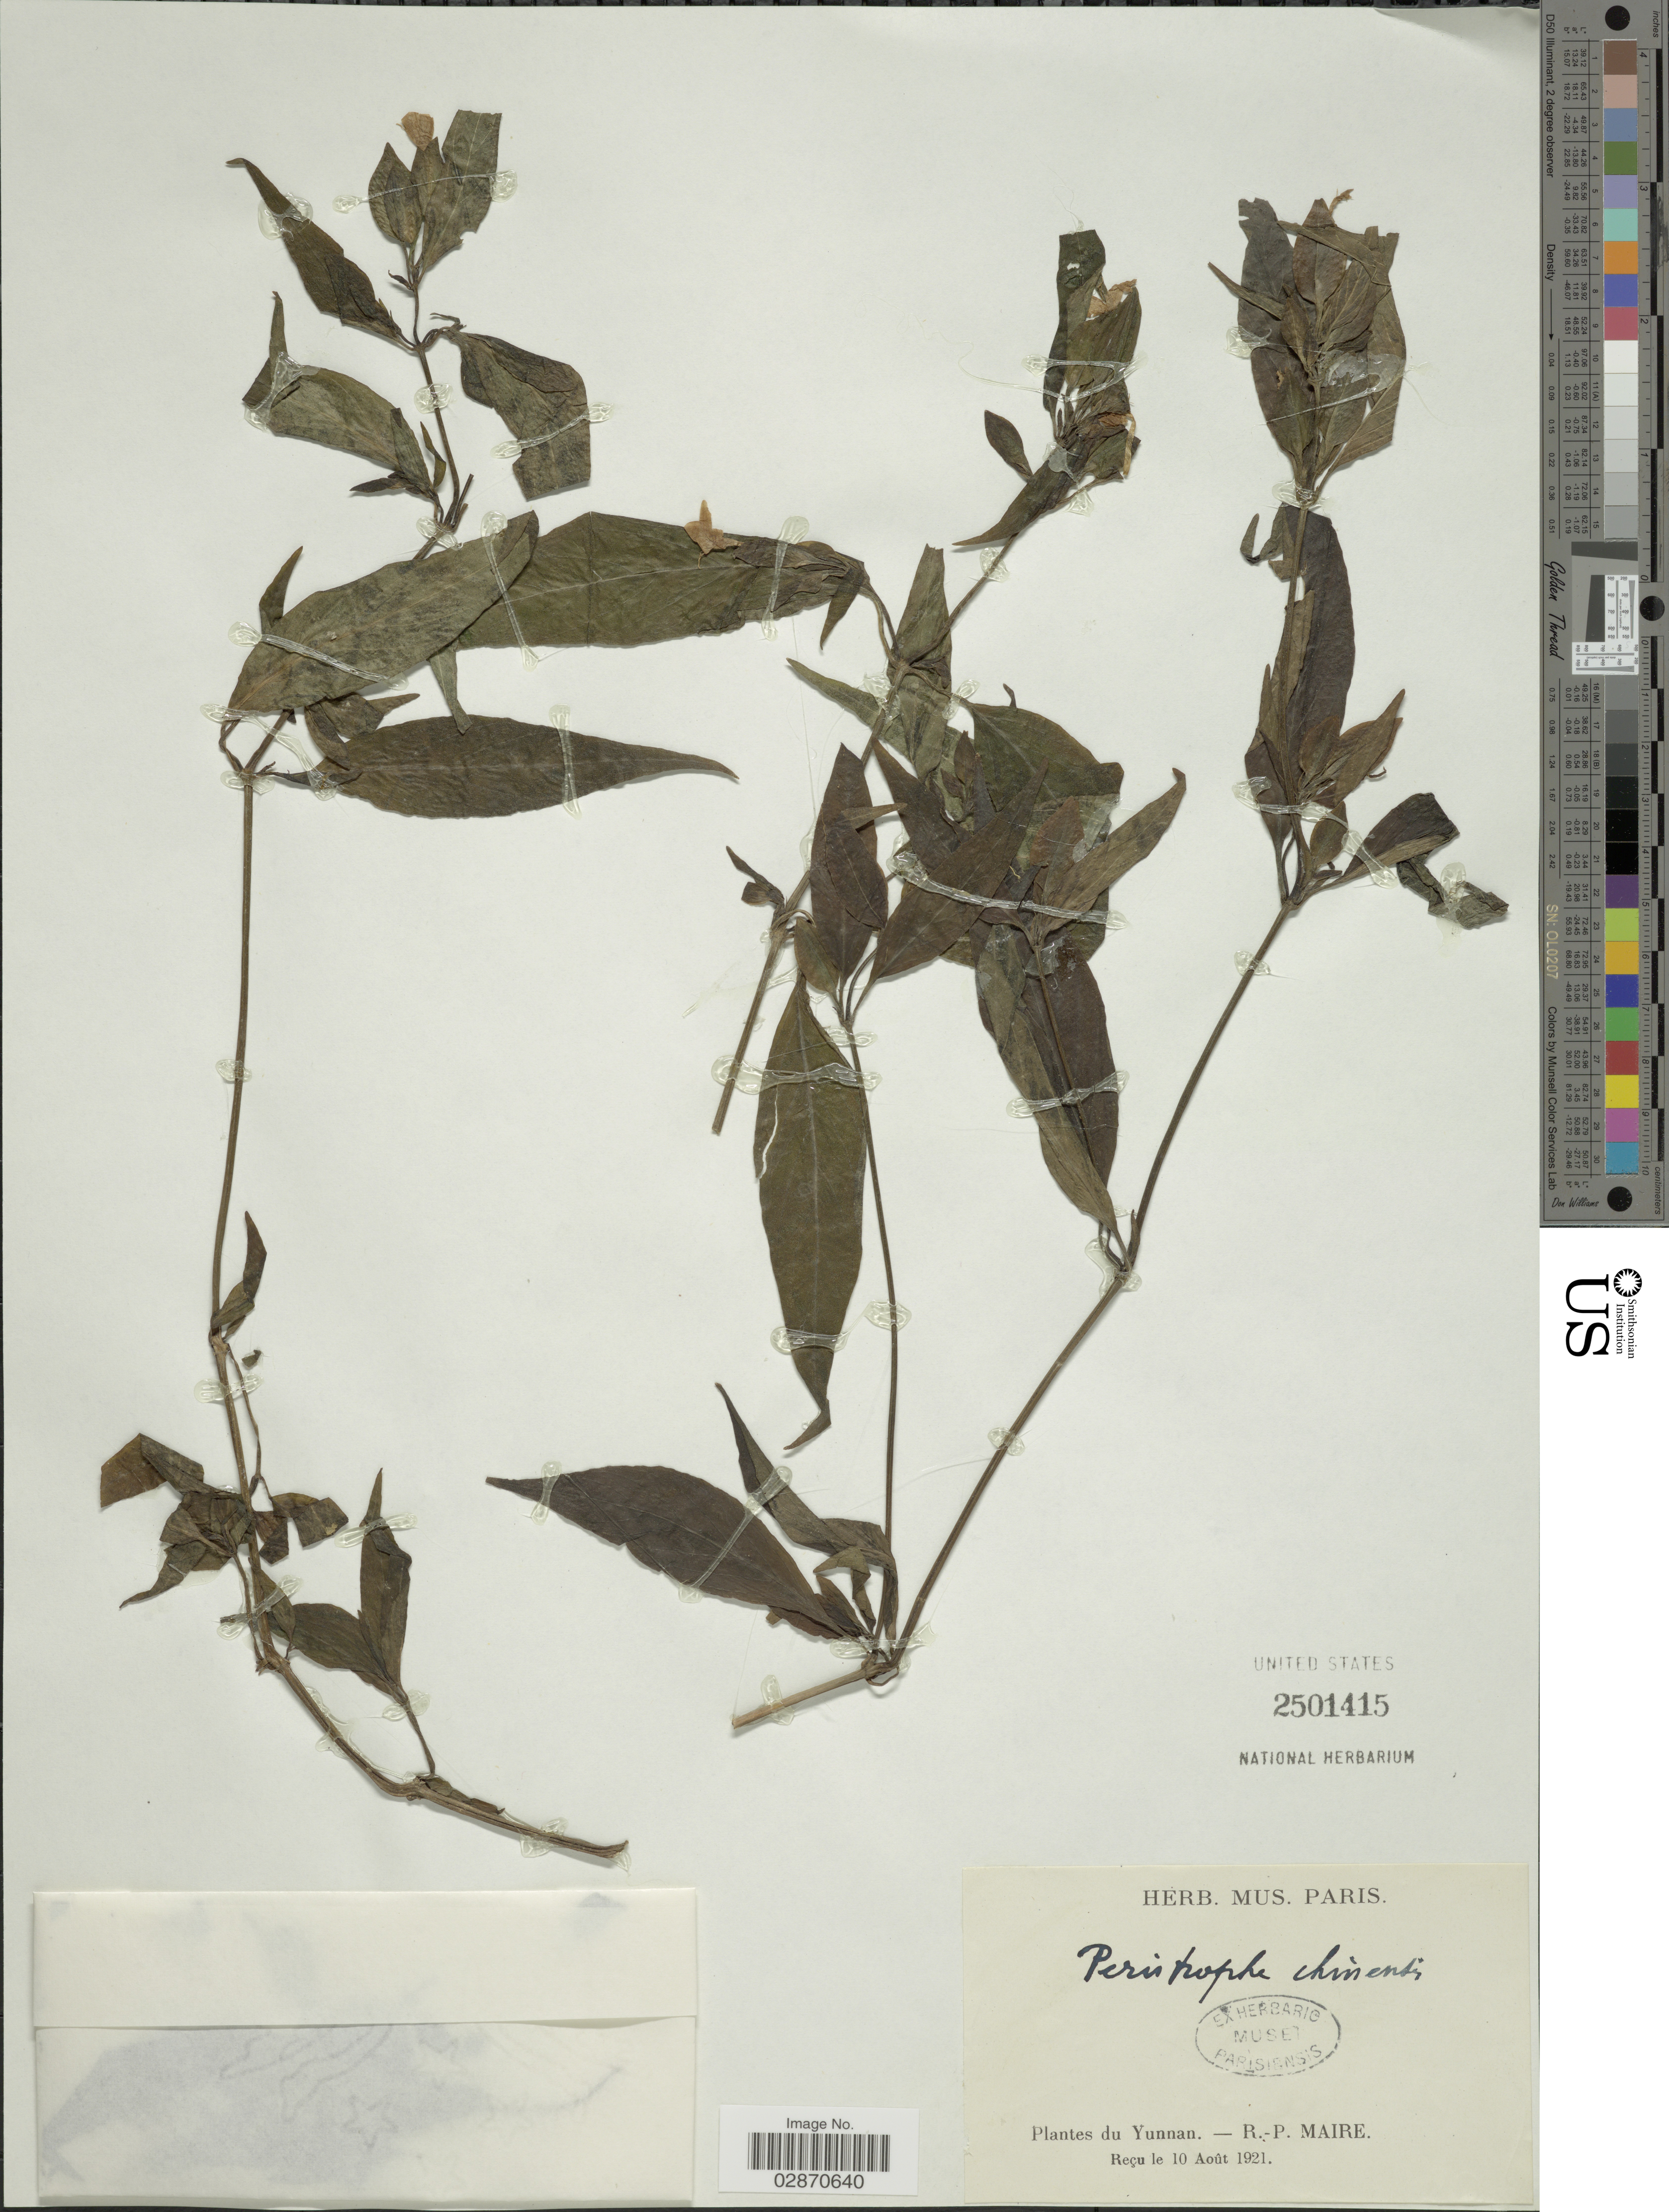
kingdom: Plantae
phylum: Tracheophyta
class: Magnoliopsida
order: Lamiales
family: Acanthaceae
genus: Peristrophe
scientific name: Peristrophe chinensis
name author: Nees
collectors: R.-P. Maire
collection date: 1921-08-10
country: China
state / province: Yunnan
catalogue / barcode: US 2501415